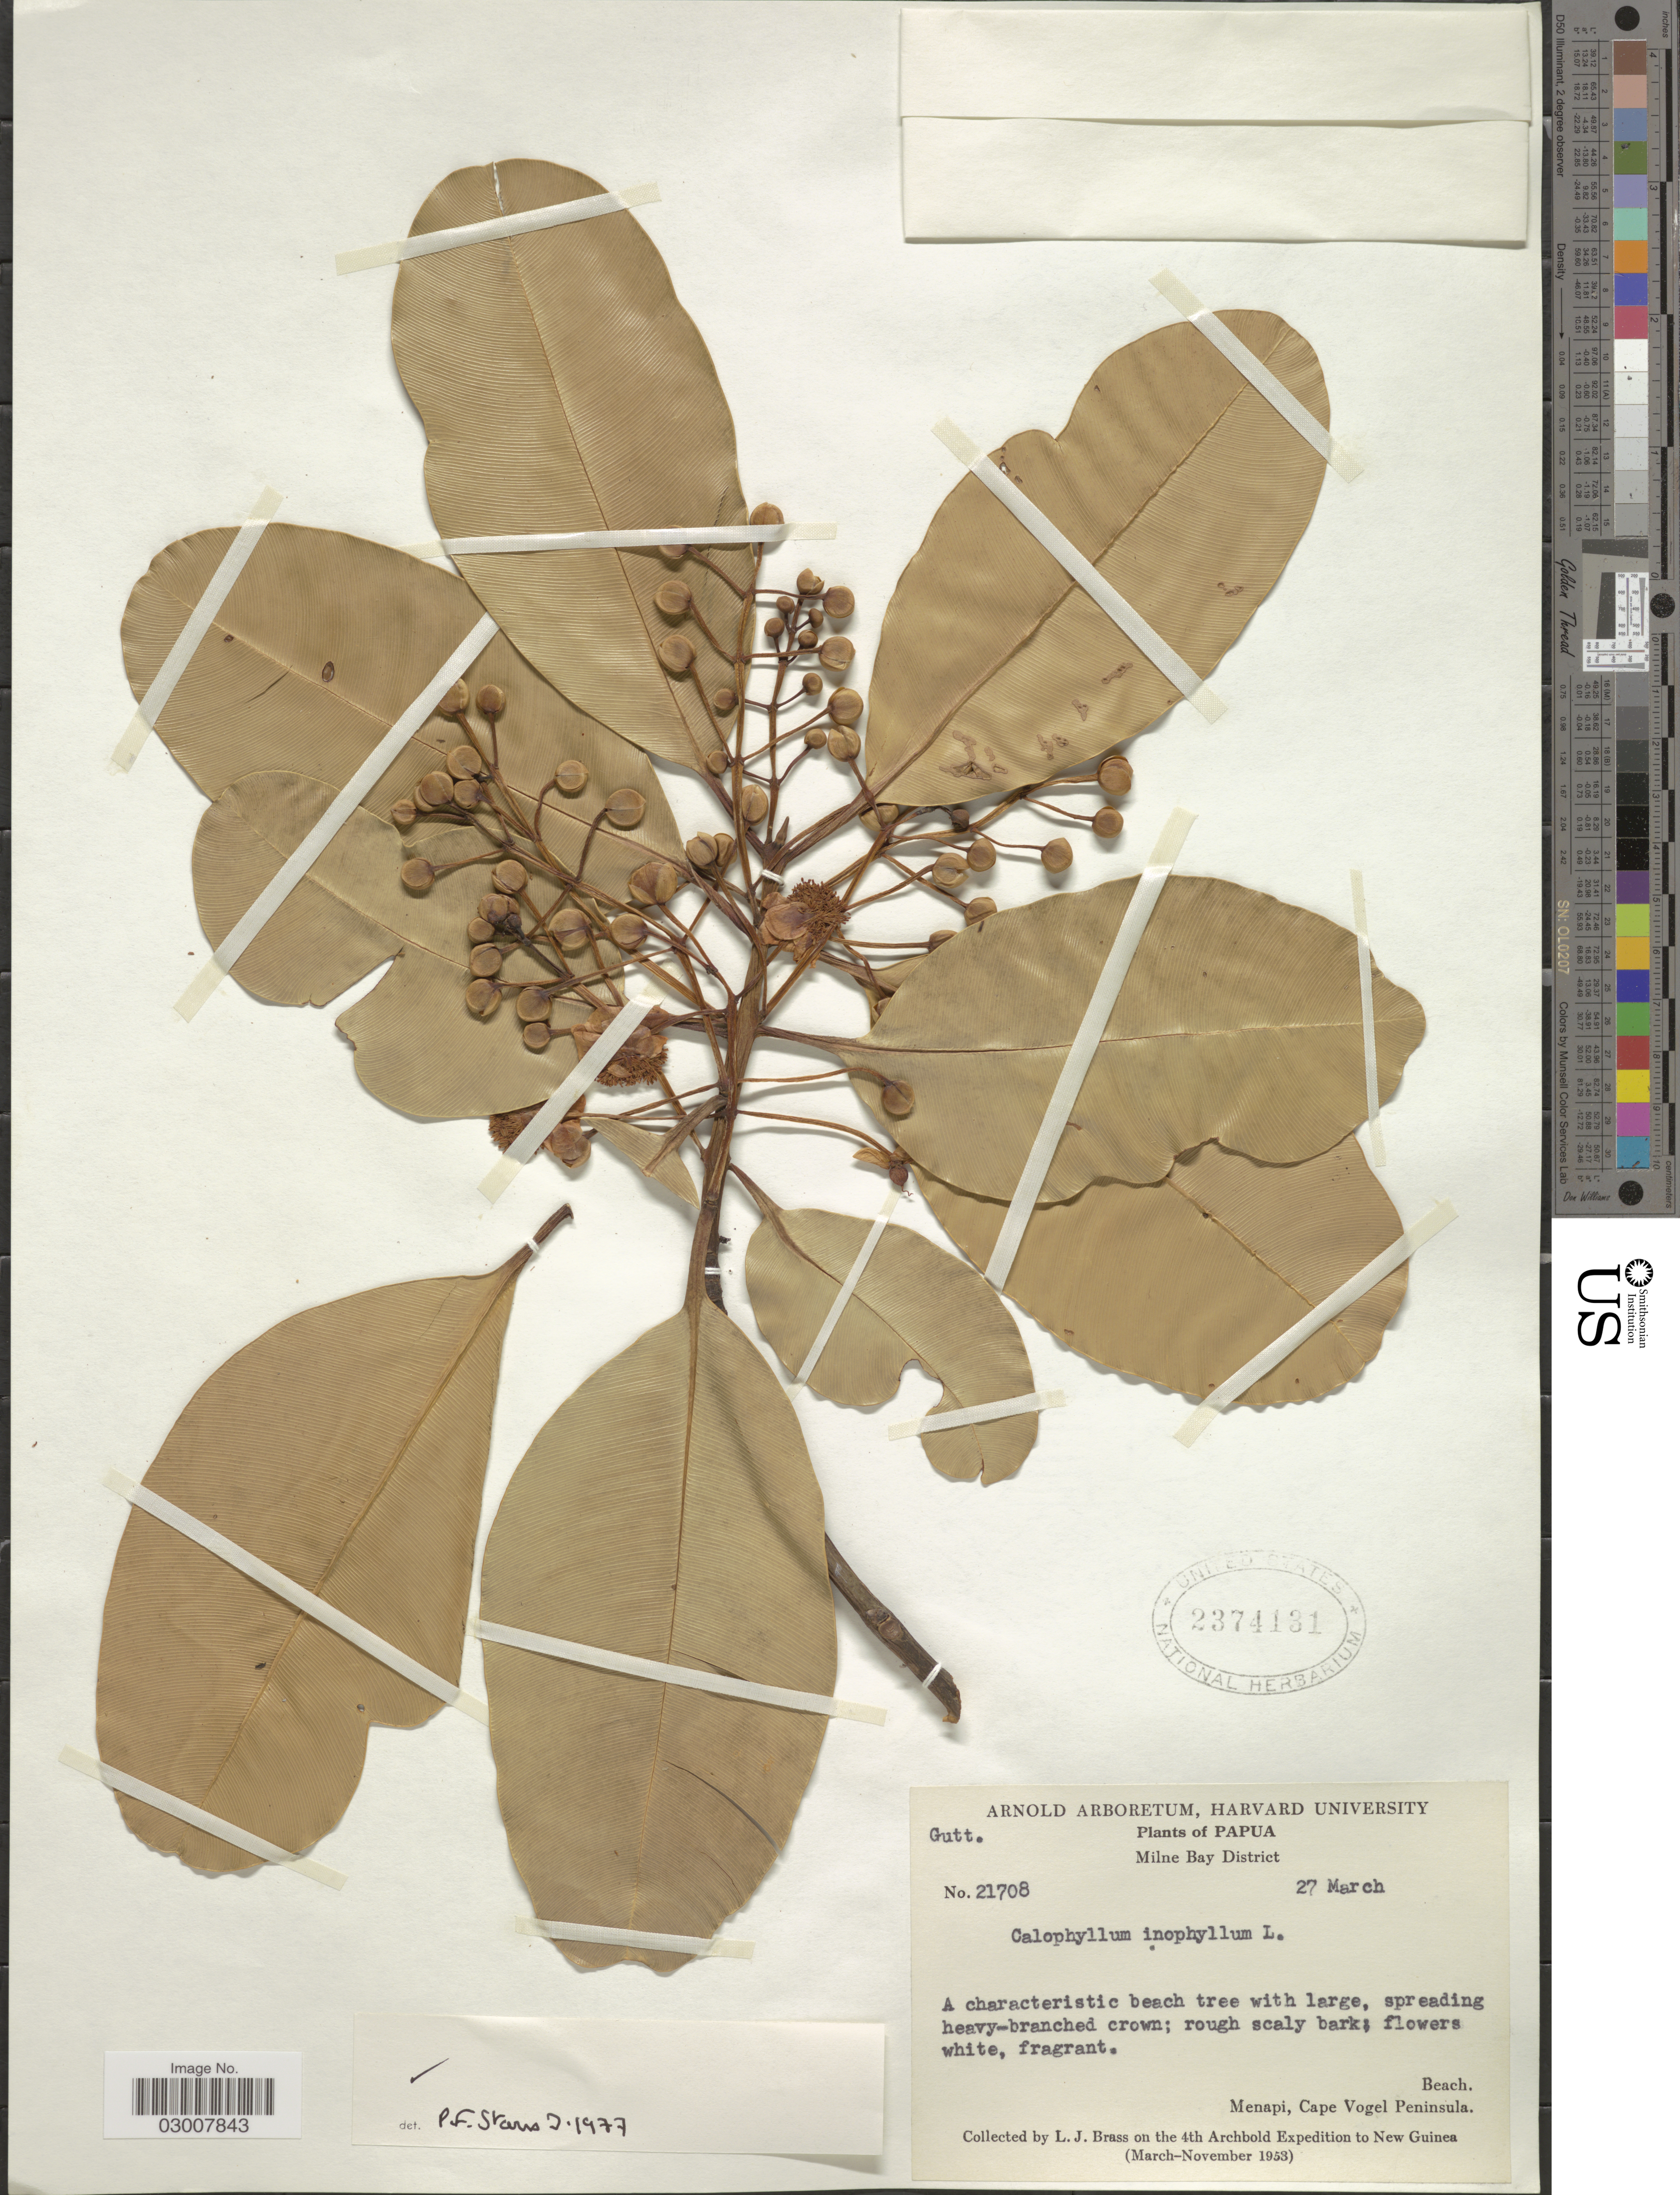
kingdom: Plantae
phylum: Tracheophyta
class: Magnoliopsida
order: Malpighiales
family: Calophyllaceae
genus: Calophyllum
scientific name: Calophyllum inophyllum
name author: L.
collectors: L. J. Brass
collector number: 21708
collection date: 1953-03-27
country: Papua New Guinea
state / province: Milne Bay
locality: Milne Bay District. Menapi, Cape Vogel Peninsula.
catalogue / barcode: US 2374131